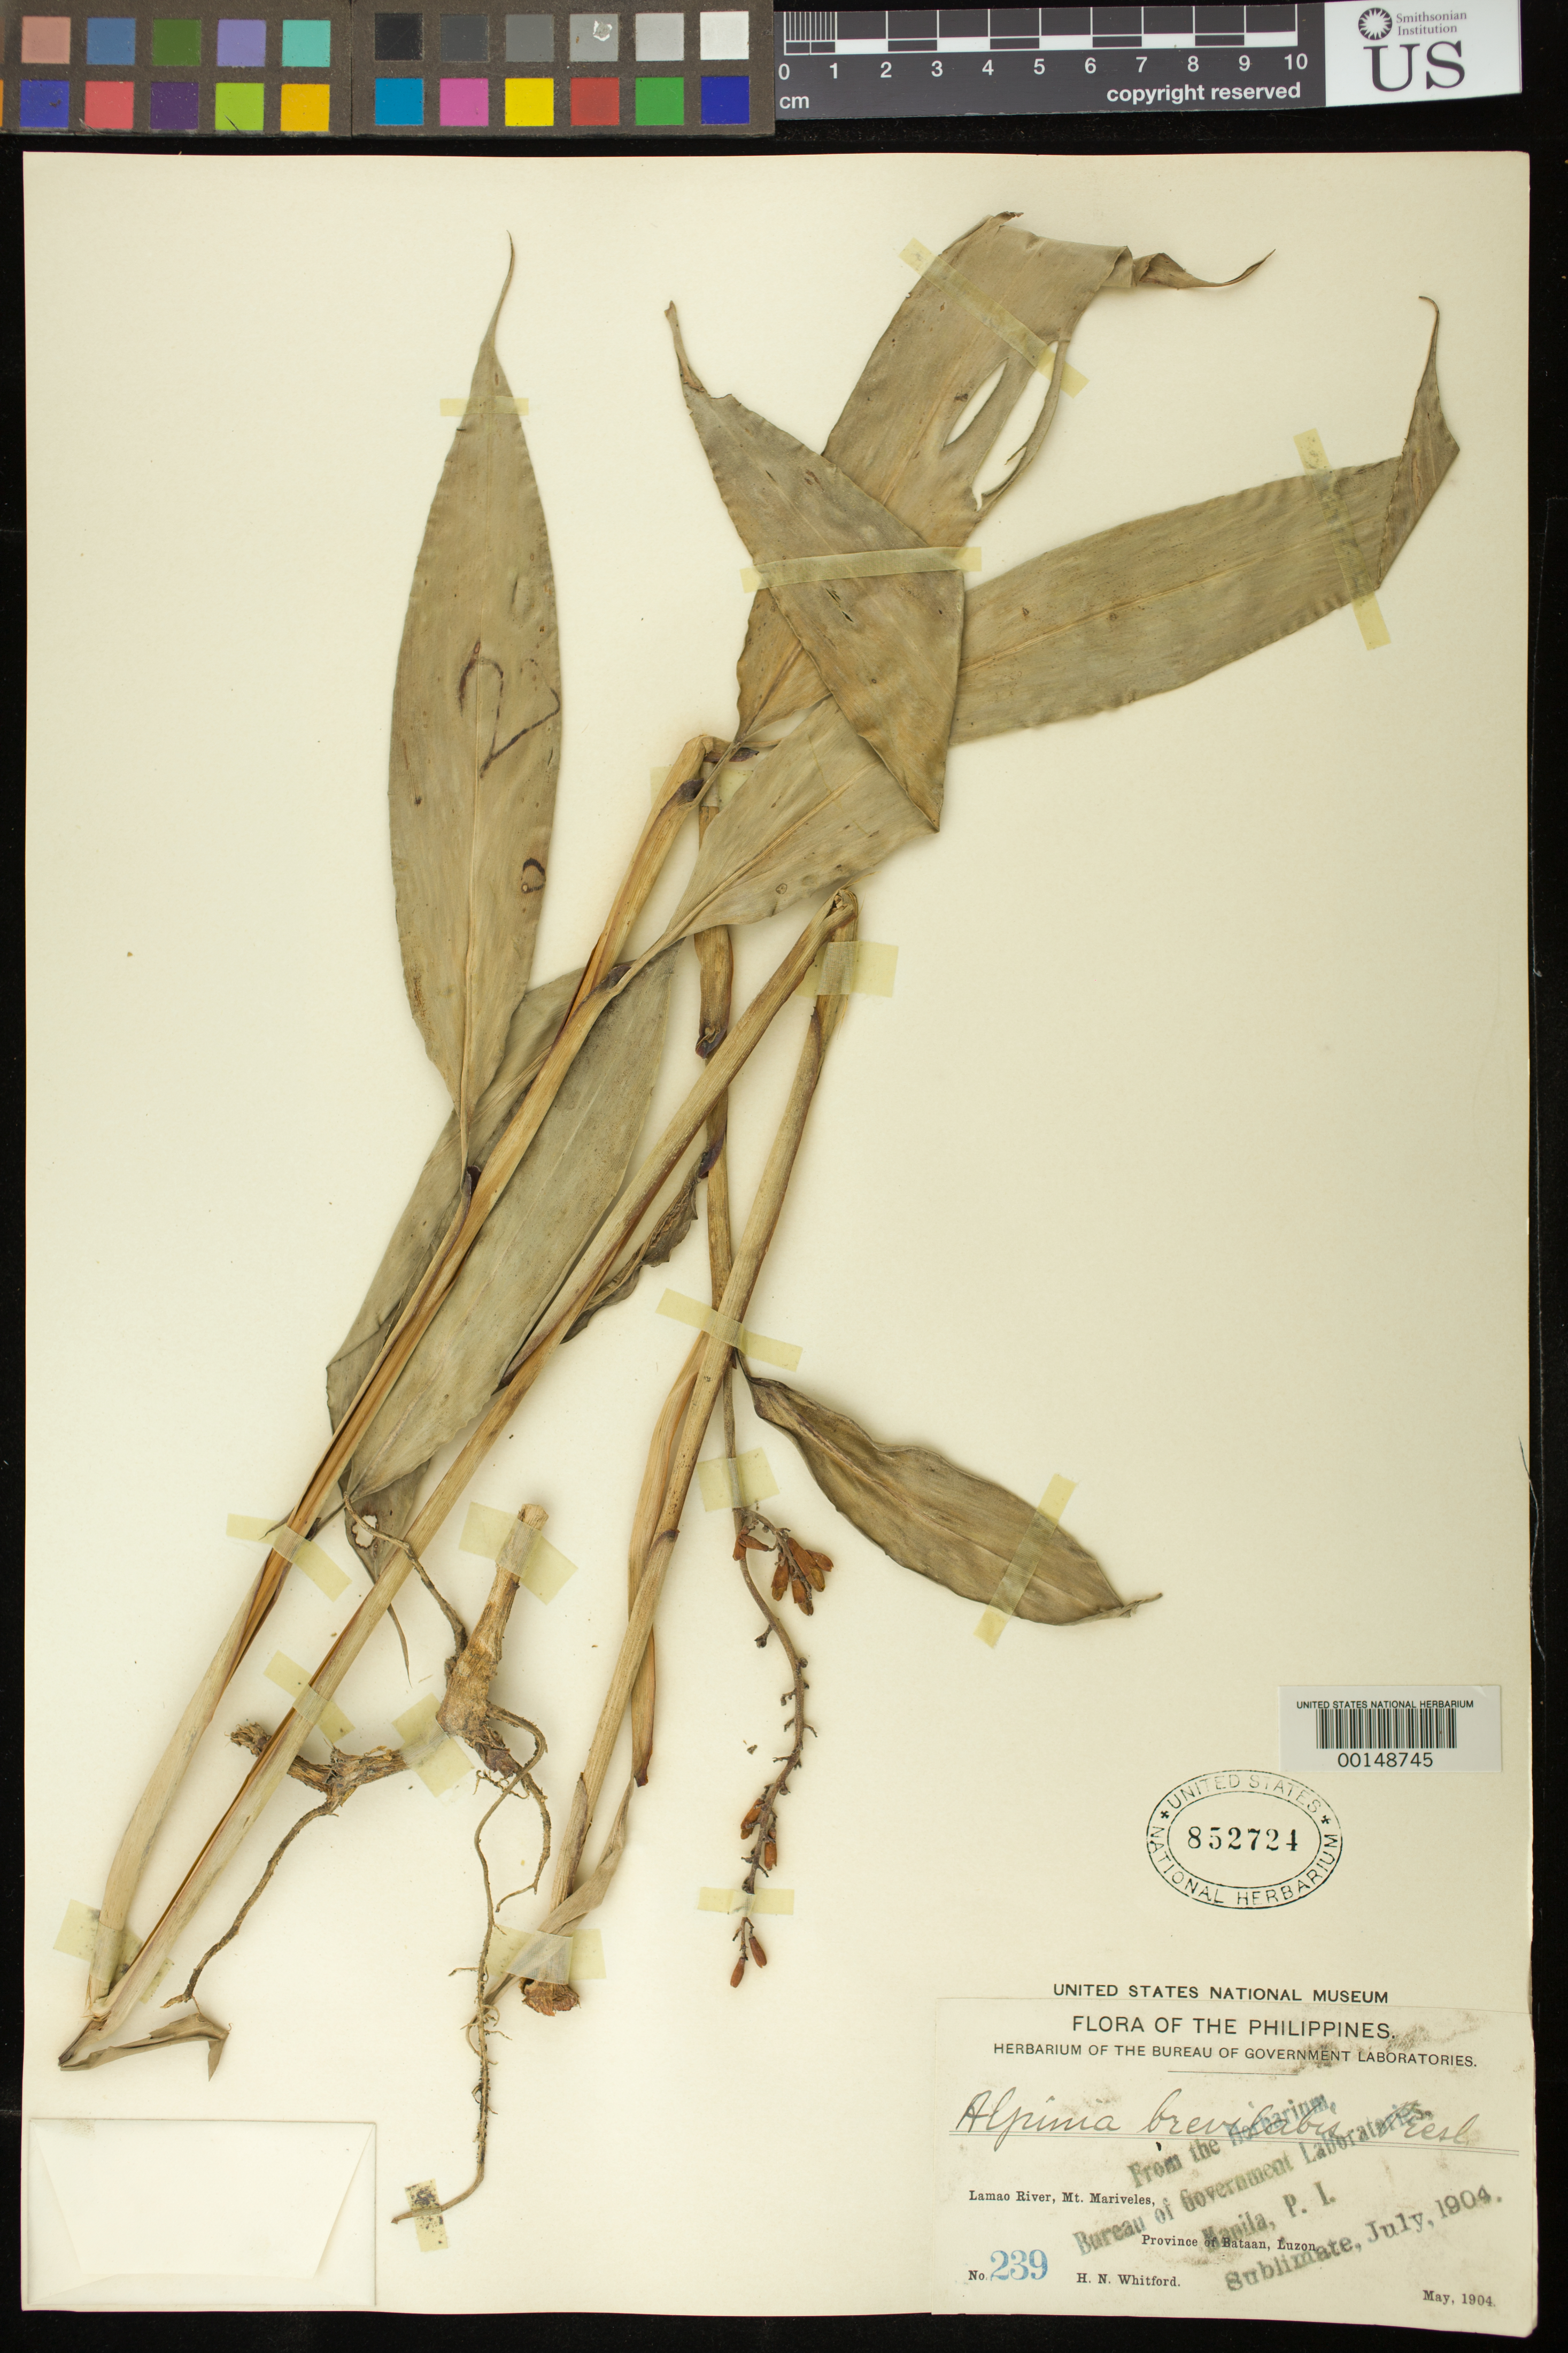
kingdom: Plantae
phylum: Tracheophyta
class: Liliopsida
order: Zingiberales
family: Zingiberaceae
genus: Alpinia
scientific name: Alpinia brevilabris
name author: C. Presl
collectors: H. N. Whitford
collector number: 239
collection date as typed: May 1904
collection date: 1904-05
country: Philippines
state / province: Central Luzon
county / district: Bataan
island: Luzon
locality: Lamao River, Mt. Mariveles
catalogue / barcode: US 852724